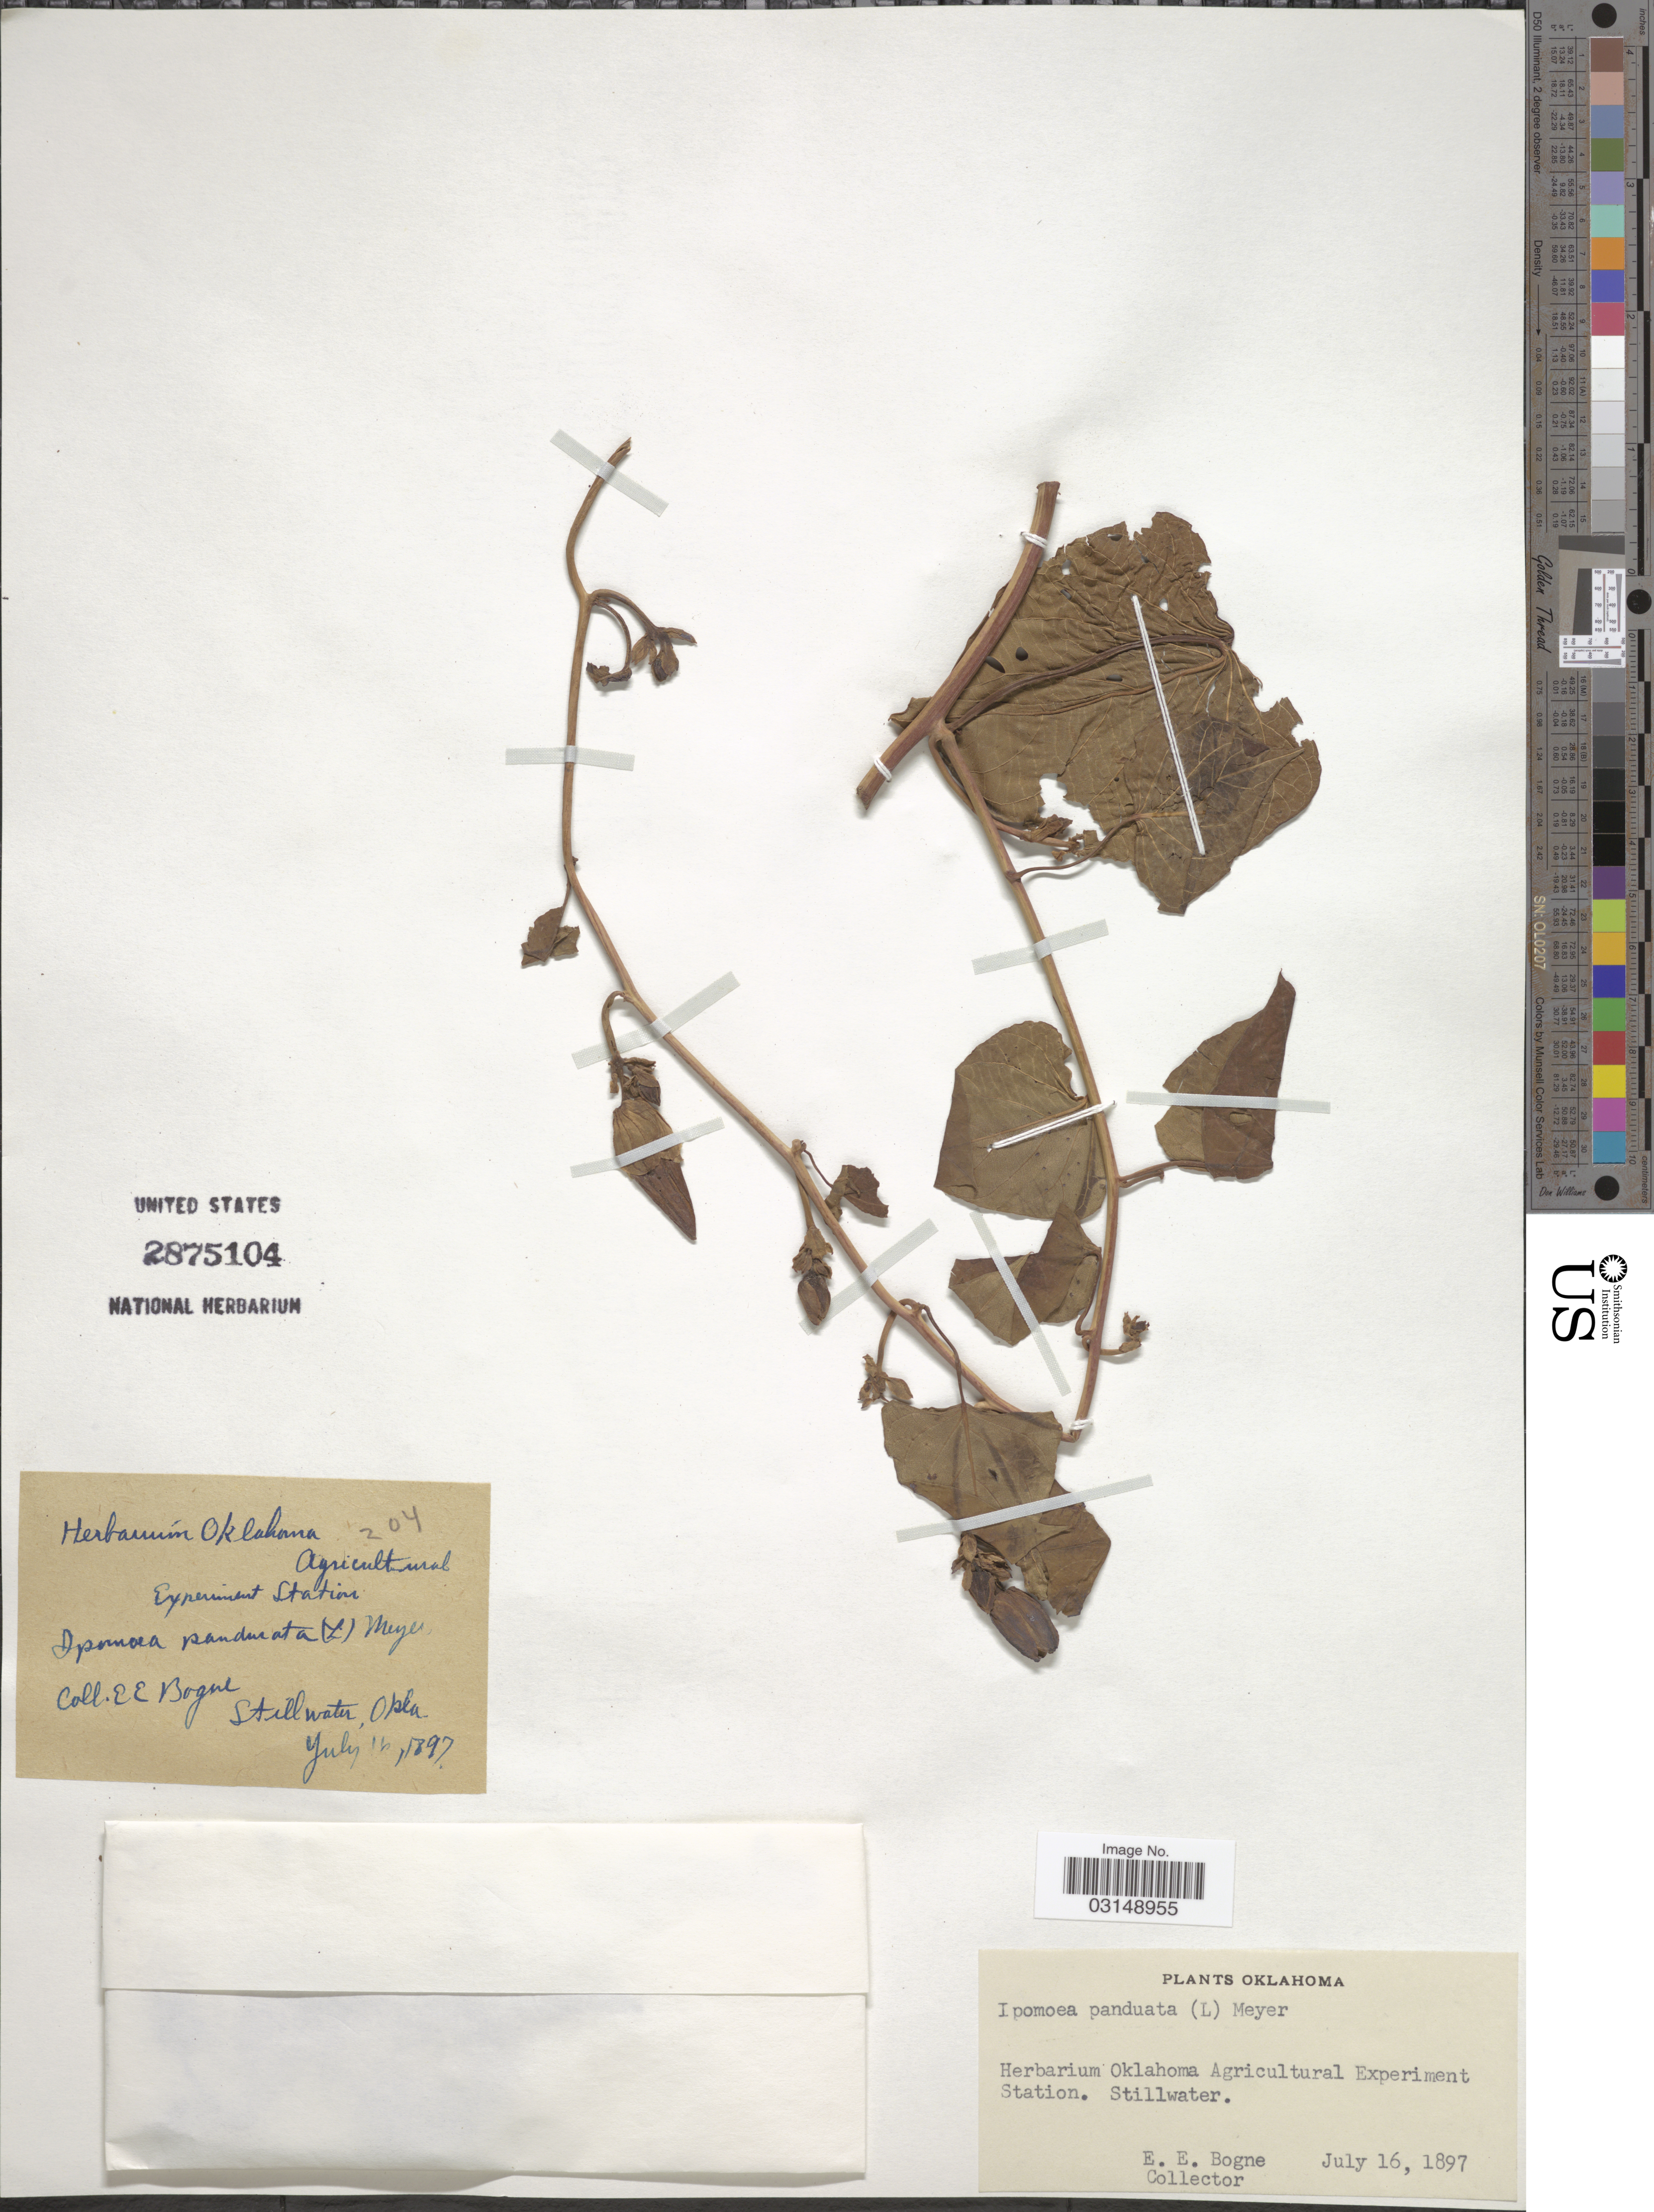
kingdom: Plantae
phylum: Tracheophyta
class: Magnoliopsida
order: Solanales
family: Convolvulaceae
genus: Ipomoea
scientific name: Ipomoea pandurata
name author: (L.) G. Mey.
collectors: E. Bogue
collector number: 204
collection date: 1897-07-16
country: United States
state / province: Oklahoma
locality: Herbarium Oklahoma Agricultural Experiment Station. Stillwater.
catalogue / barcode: US 2875104